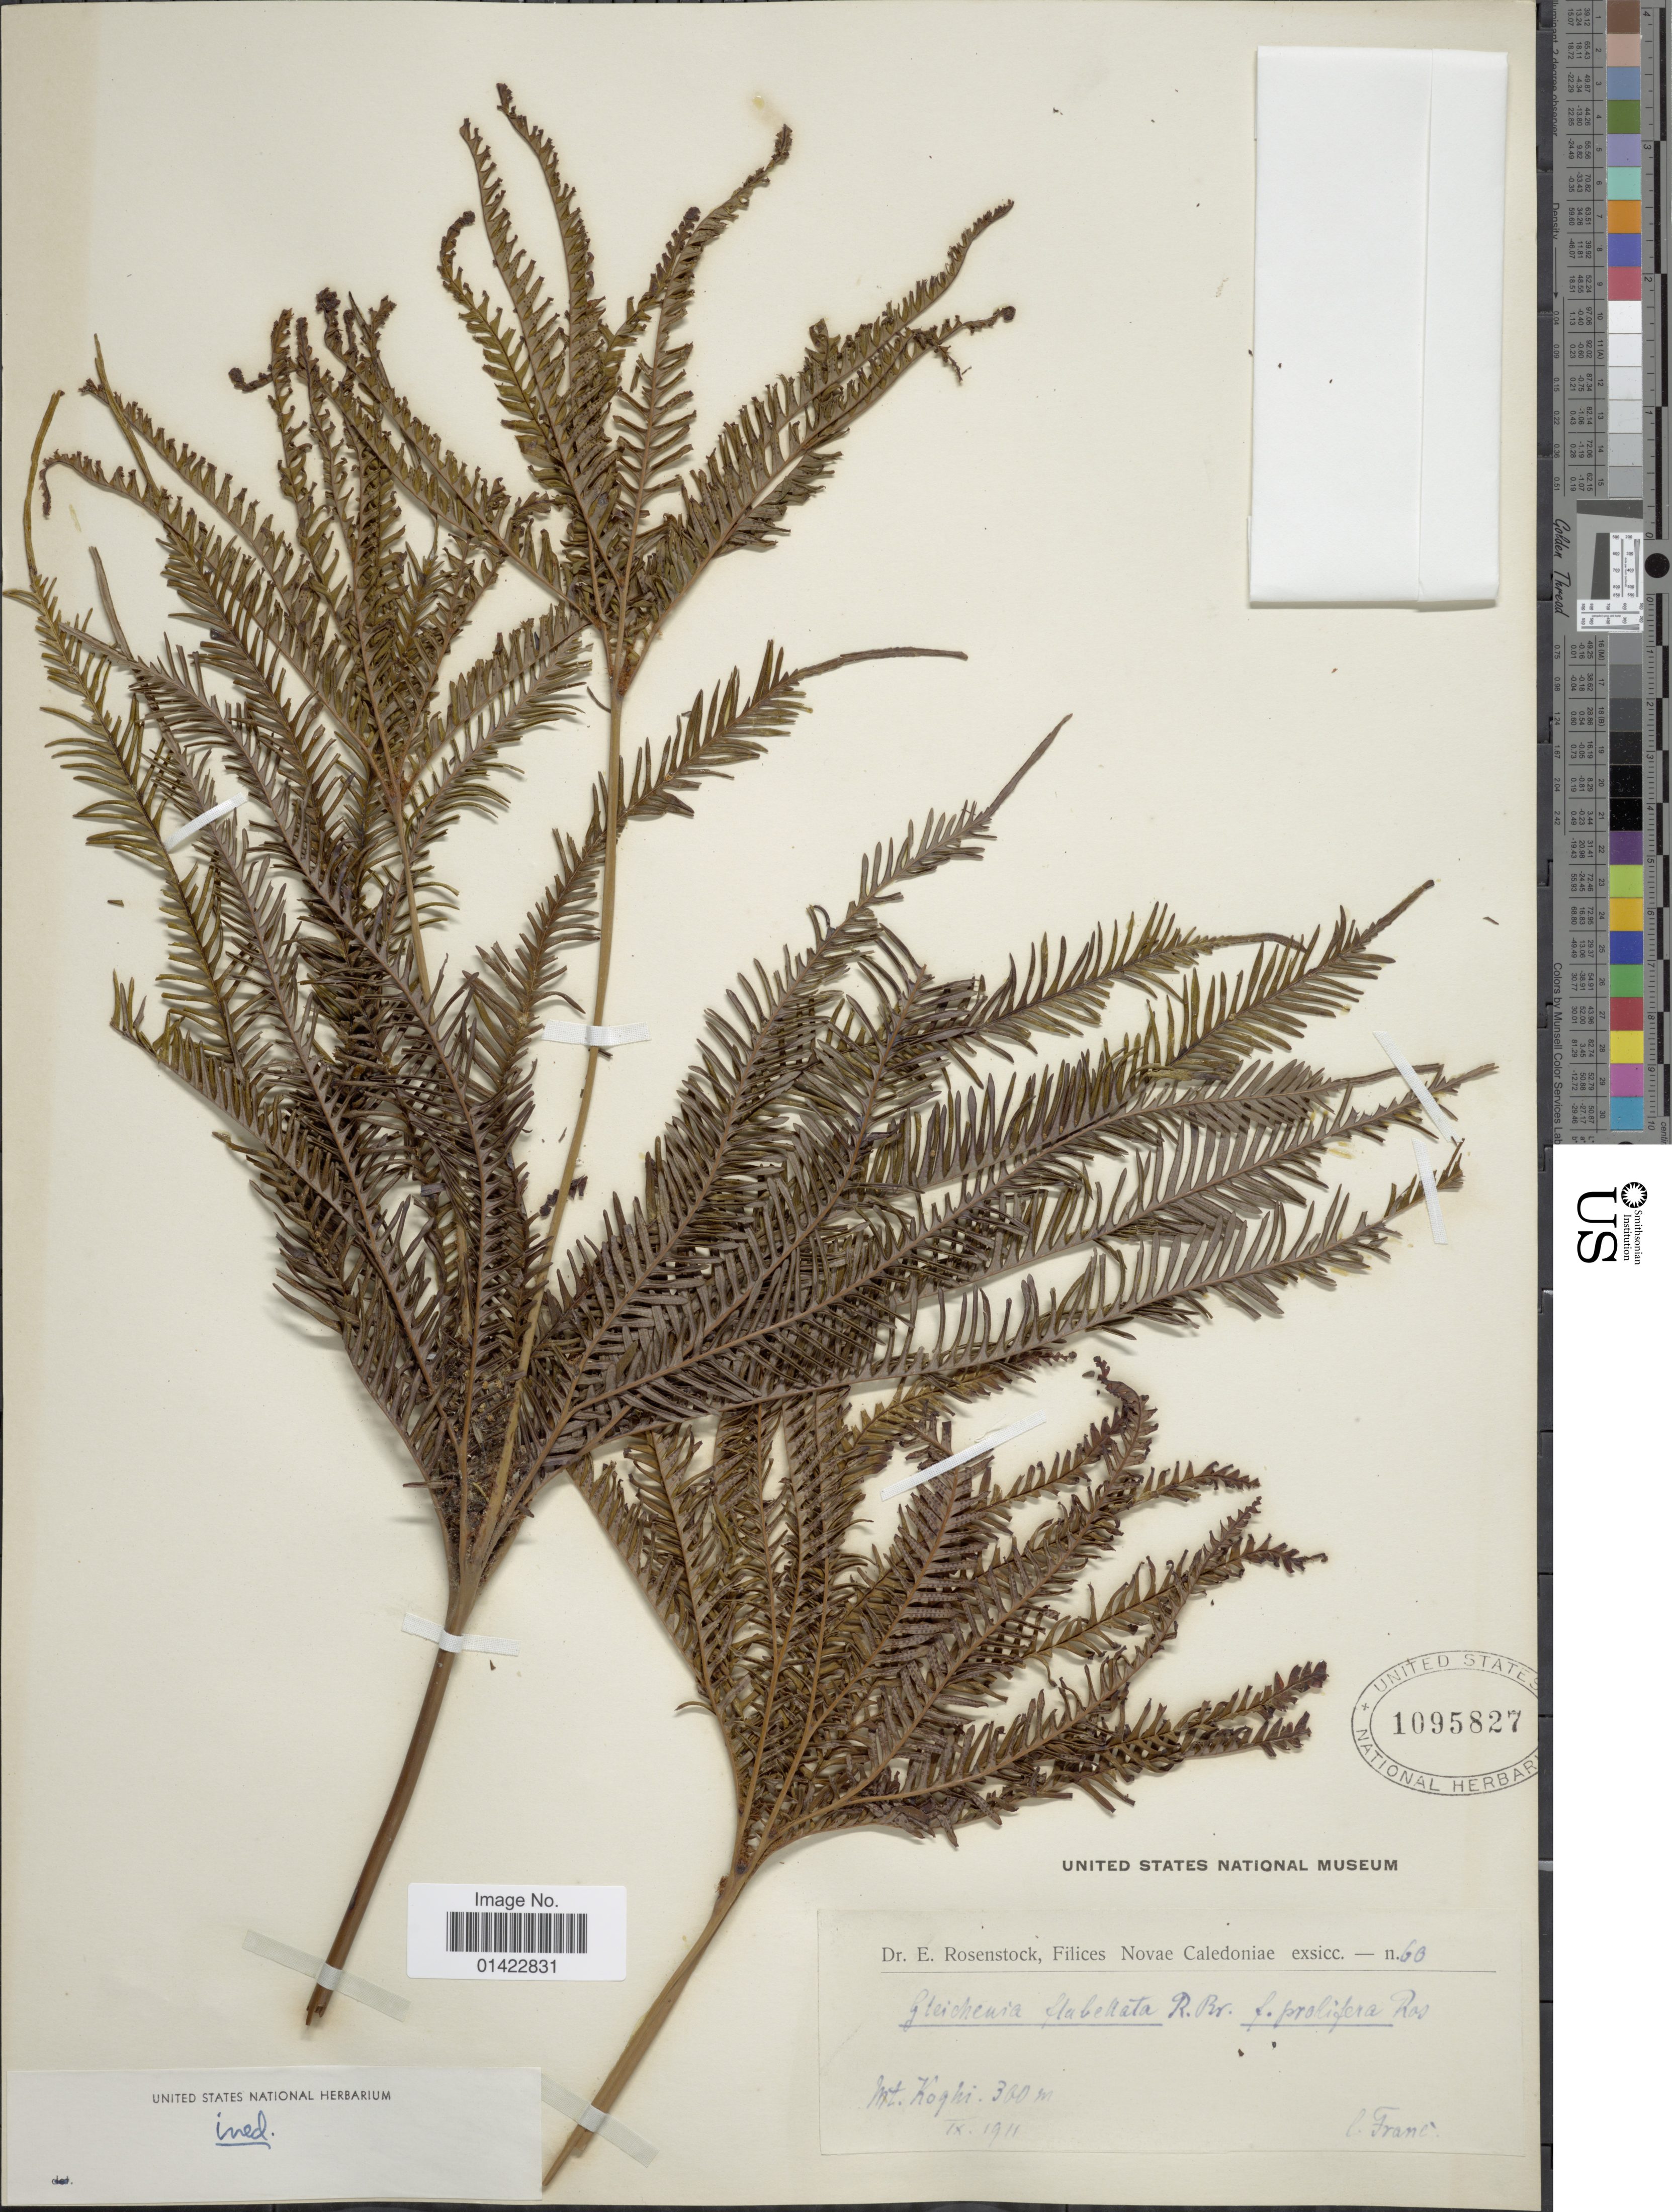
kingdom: Plantae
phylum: Tracheophyta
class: Polypodiopsida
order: Gleicheniales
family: Gleicheniaceae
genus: Sticherus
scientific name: Sticherus flabellatus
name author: (R. Br.) H. St. John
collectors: I. Franc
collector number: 60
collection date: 1911-09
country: New Caledonia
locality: Mt. Koghi.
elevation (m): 300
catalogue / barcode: US 1095827